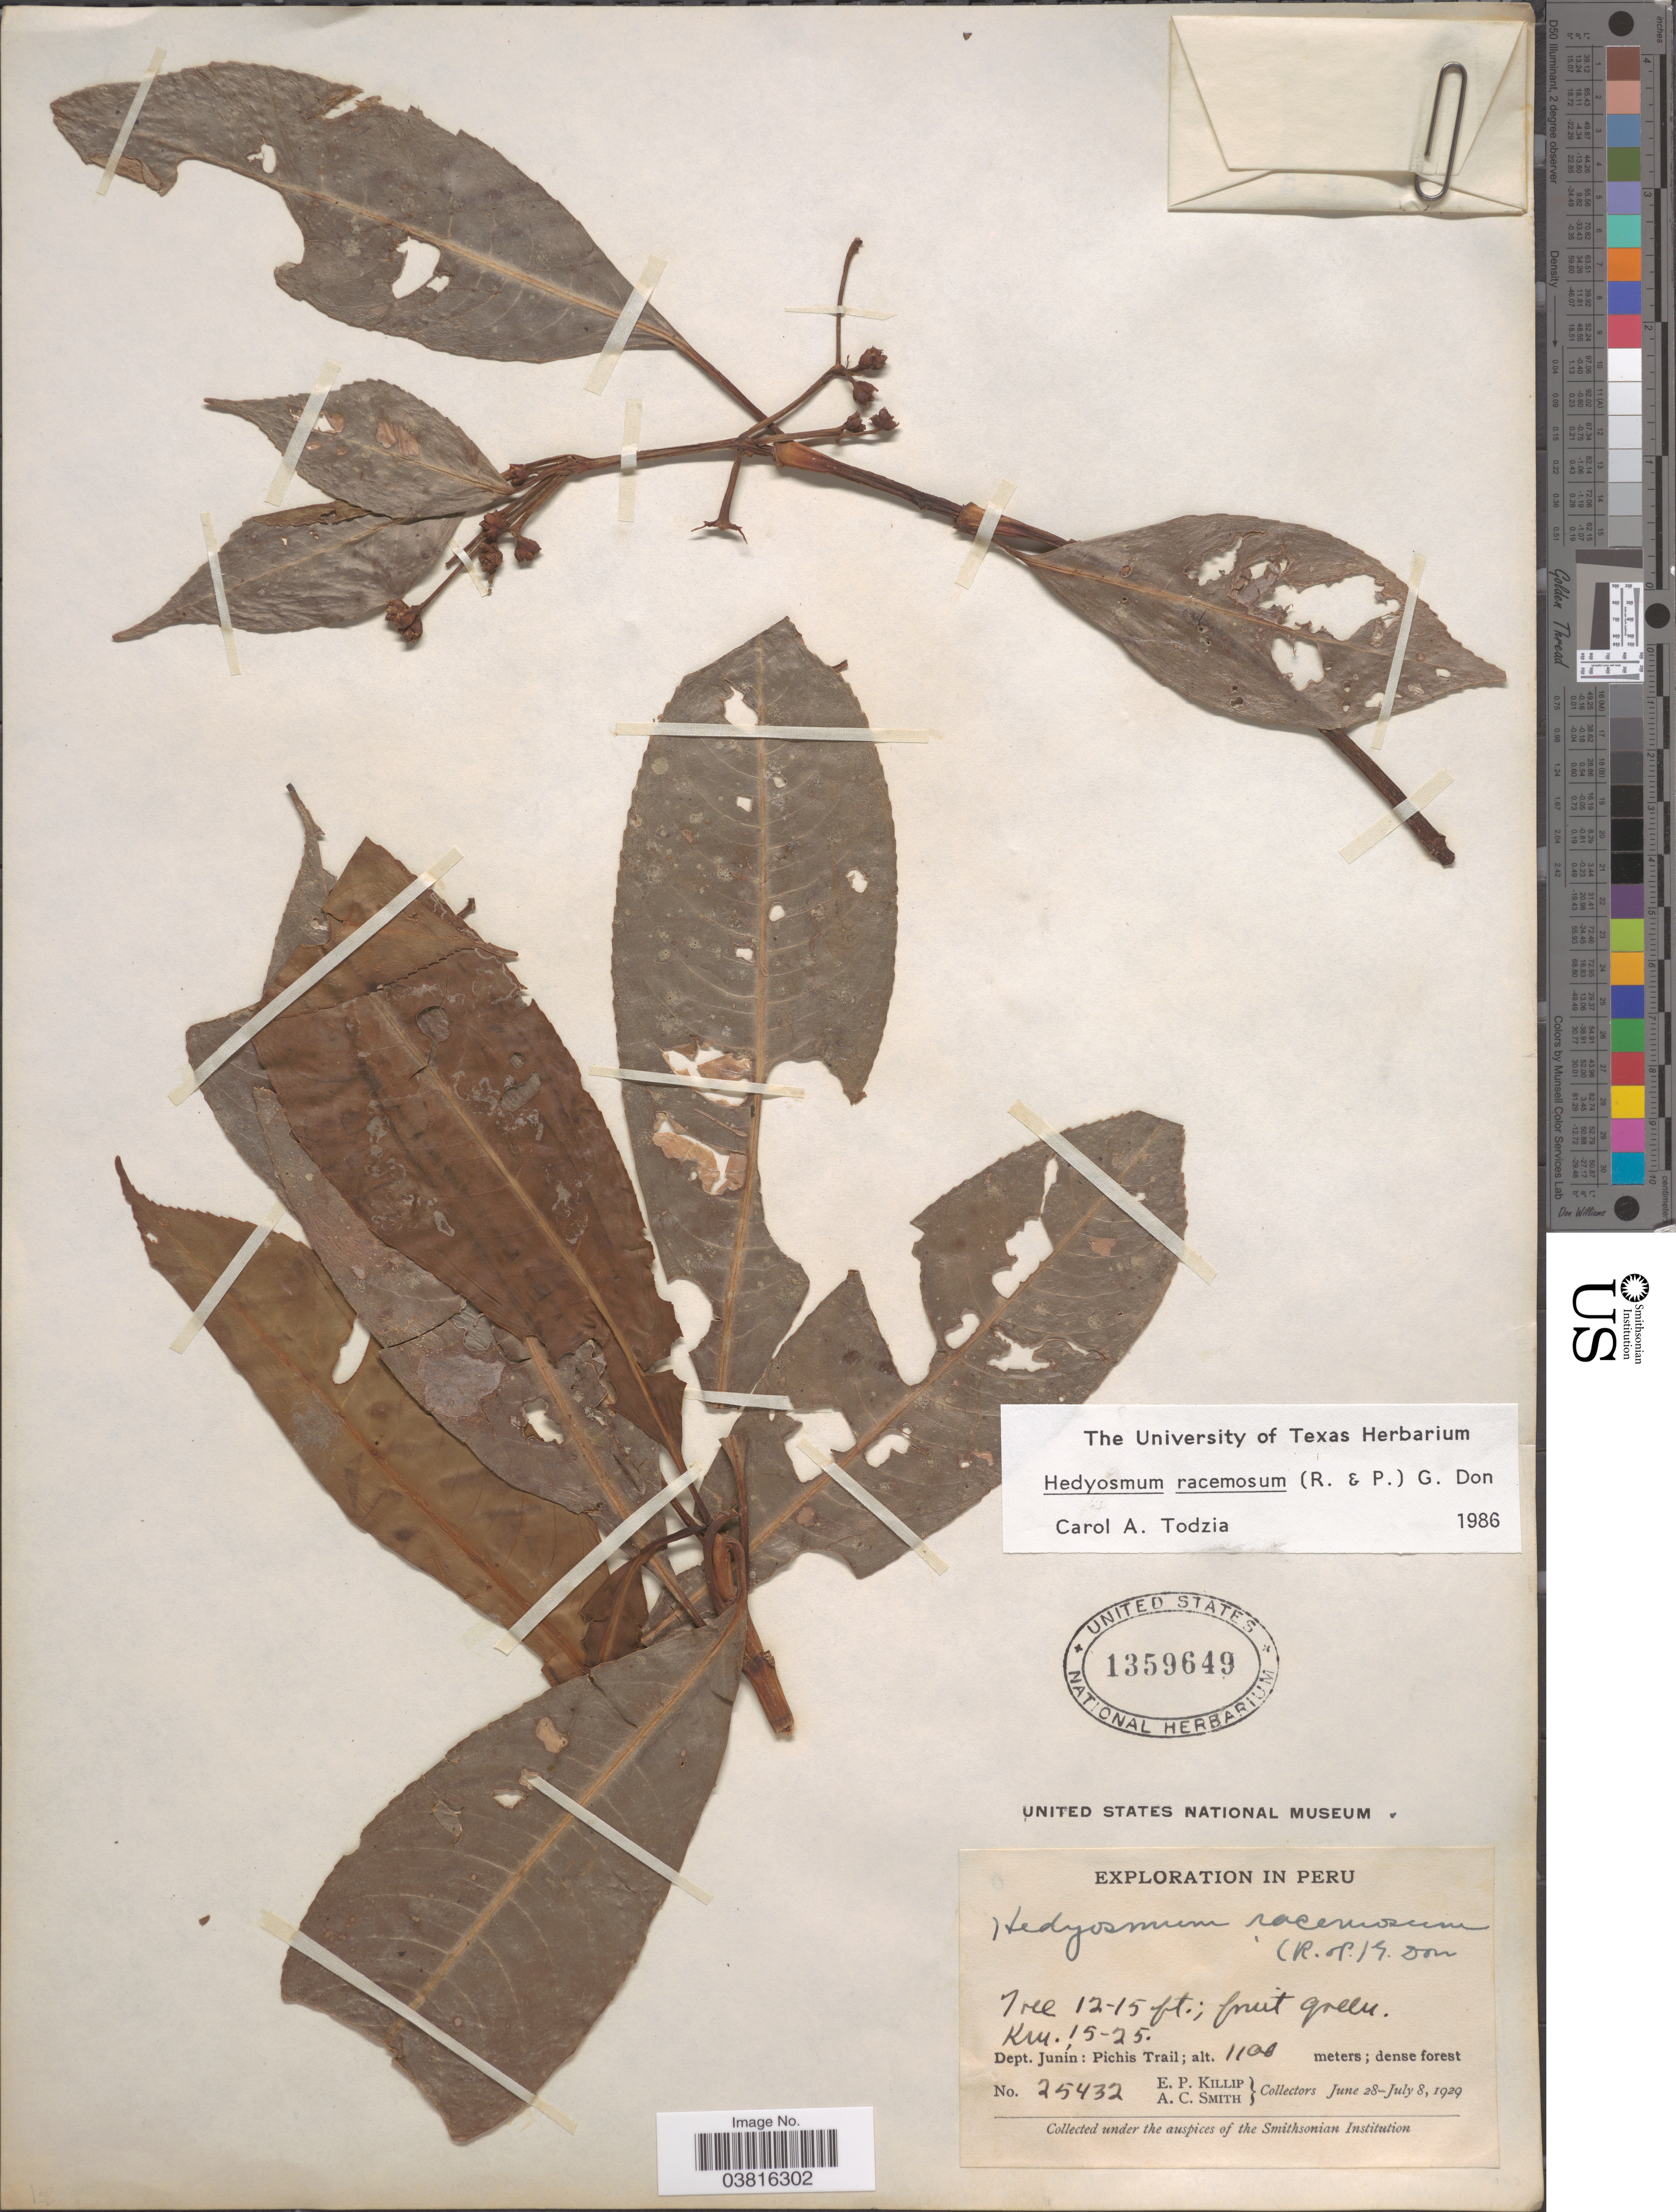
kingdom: Plantae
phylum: Tracheophyta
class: Magnoliopsida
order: Chloranthales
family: Chloranthaceae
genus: Hedyosmum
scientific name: Hedyosmum racemosum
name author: (Ruiz & Pav.) G. Don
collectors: E. P. Killip & A. C. Smith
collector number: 25432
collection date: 1929-06-28/1929-07-08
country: Peru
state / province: Junín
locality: Dept. Junín: Pichis Trail.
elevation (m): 1100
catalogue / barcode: US 1359649